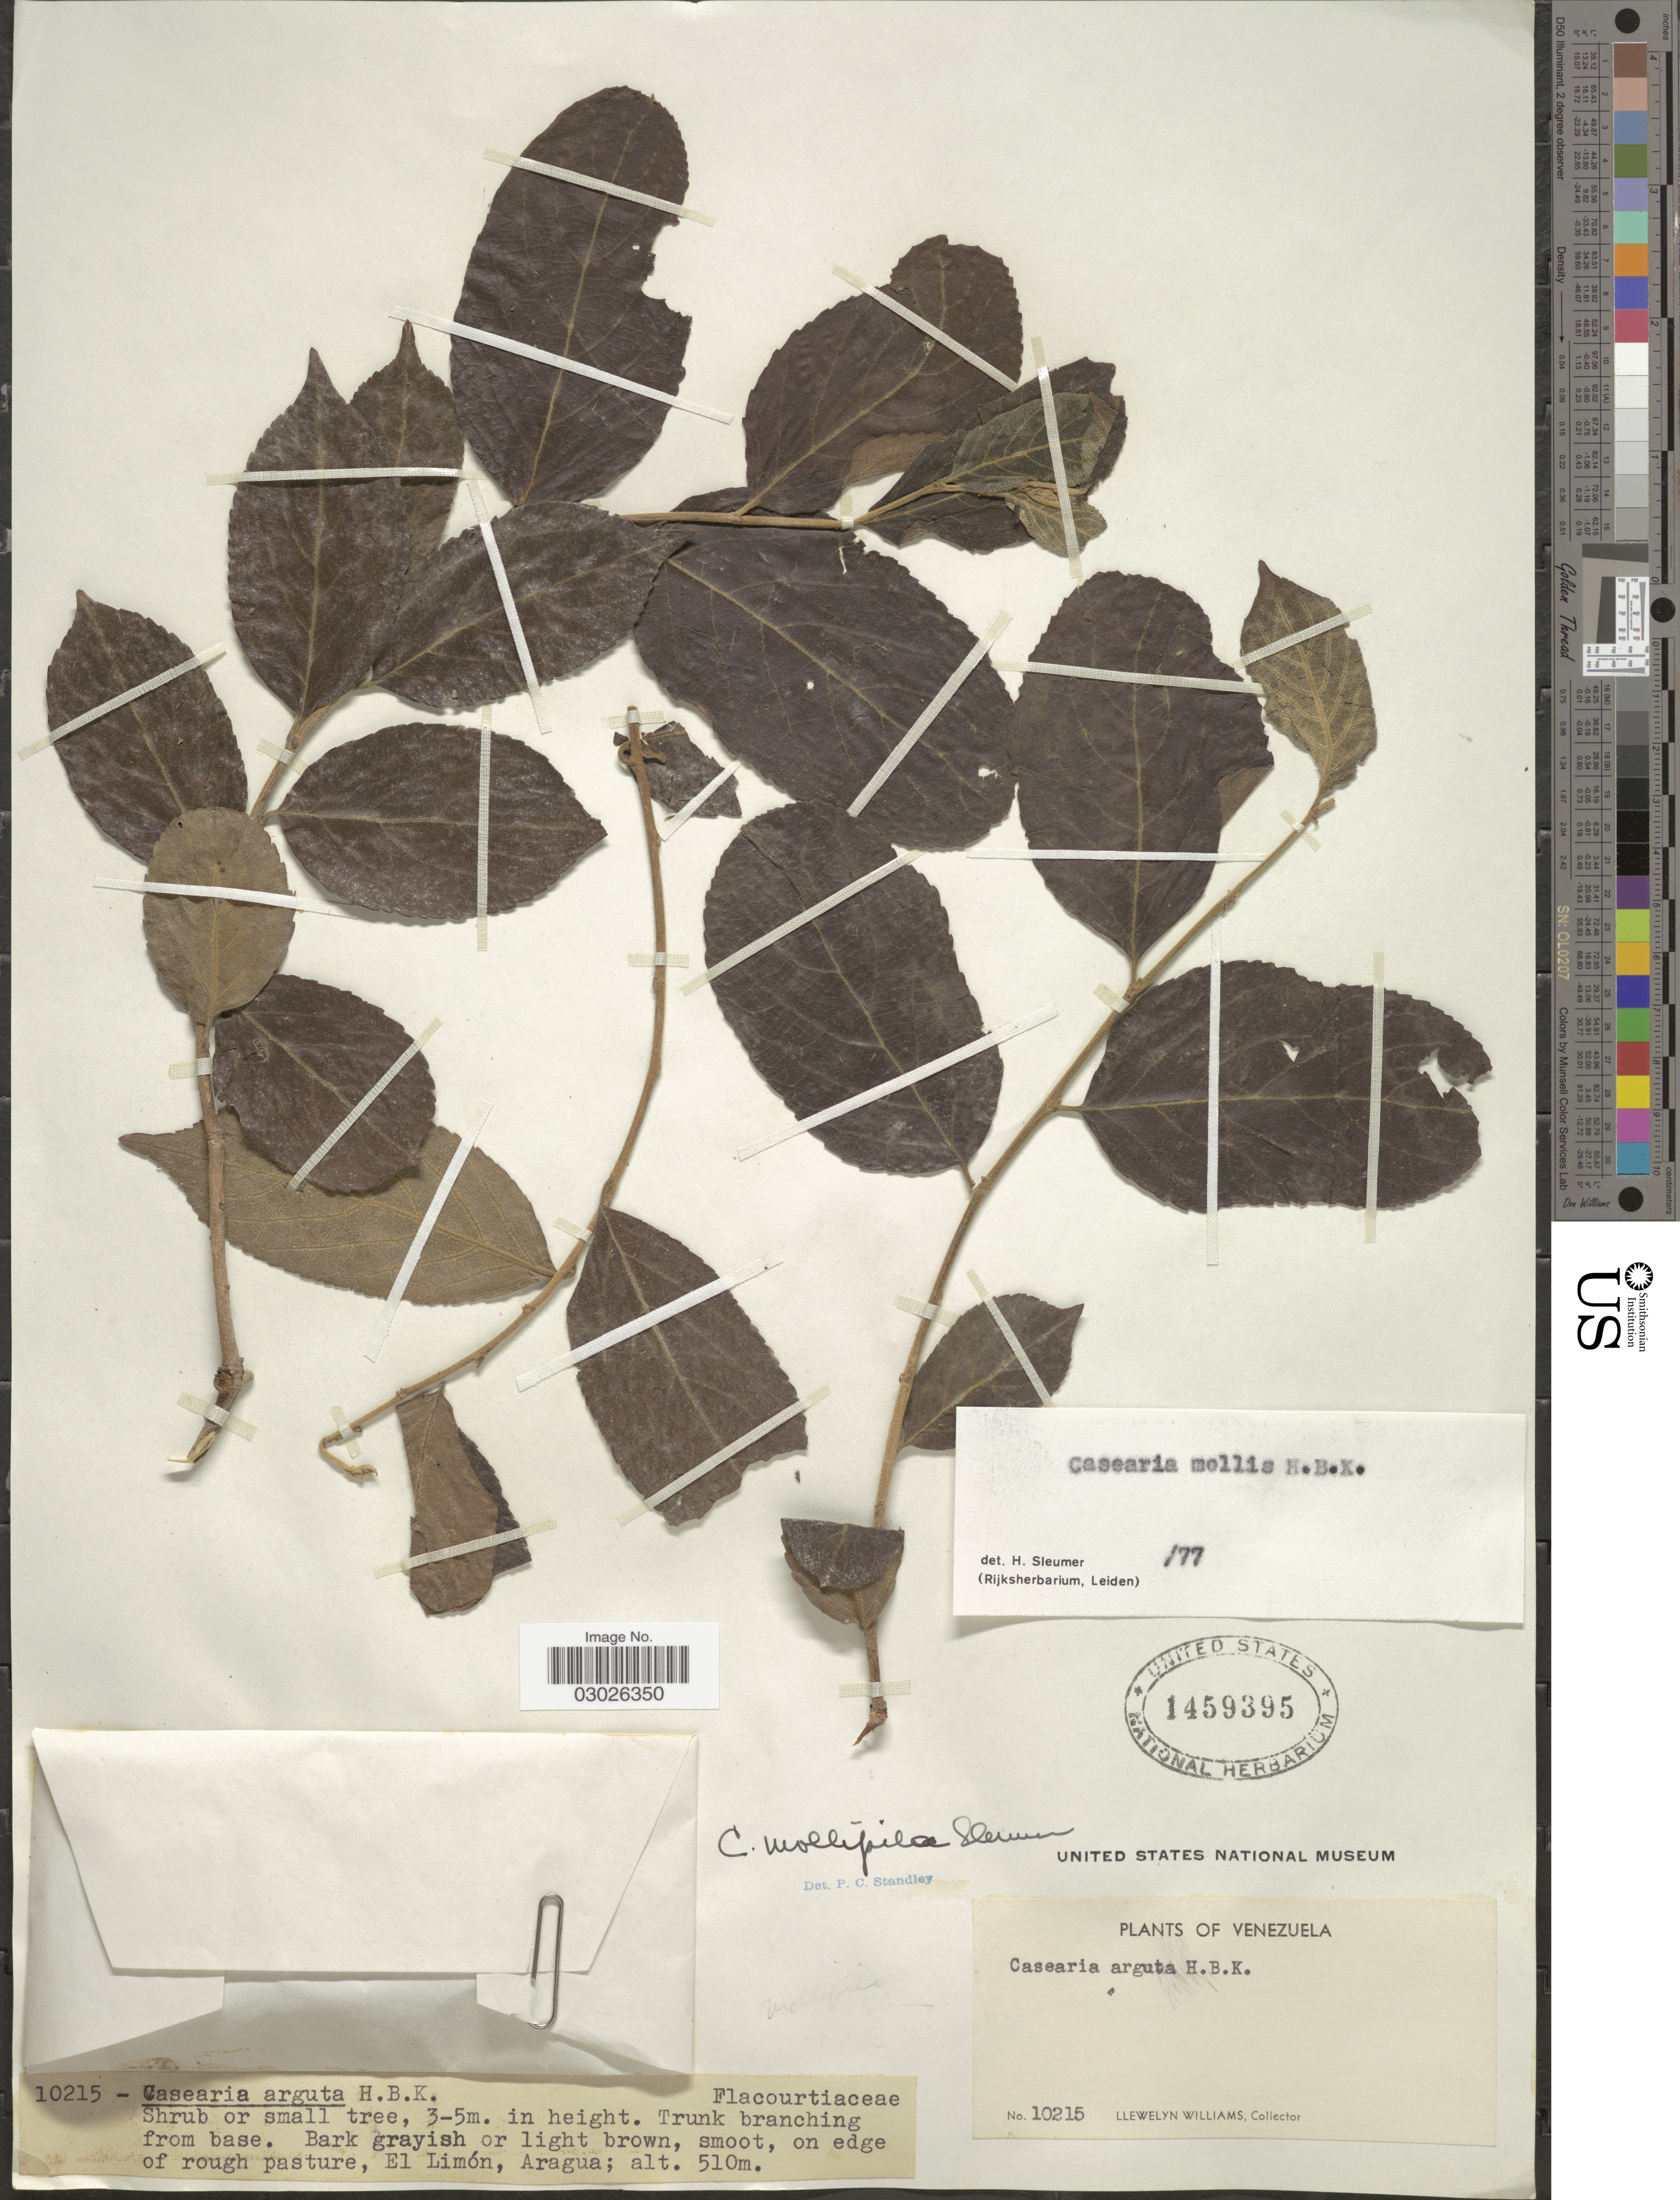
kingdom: Plantae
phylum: Tracheophyta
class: Magnoliopsida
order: Malpighiales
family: Salicaceae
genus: Casearia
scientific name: Casearia mollis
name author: Kunth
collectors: Ll. Williams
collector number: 10215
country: Venezuela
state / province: Aragua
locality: El Limón, Aragua.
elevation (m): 510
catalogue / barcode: US 1459395